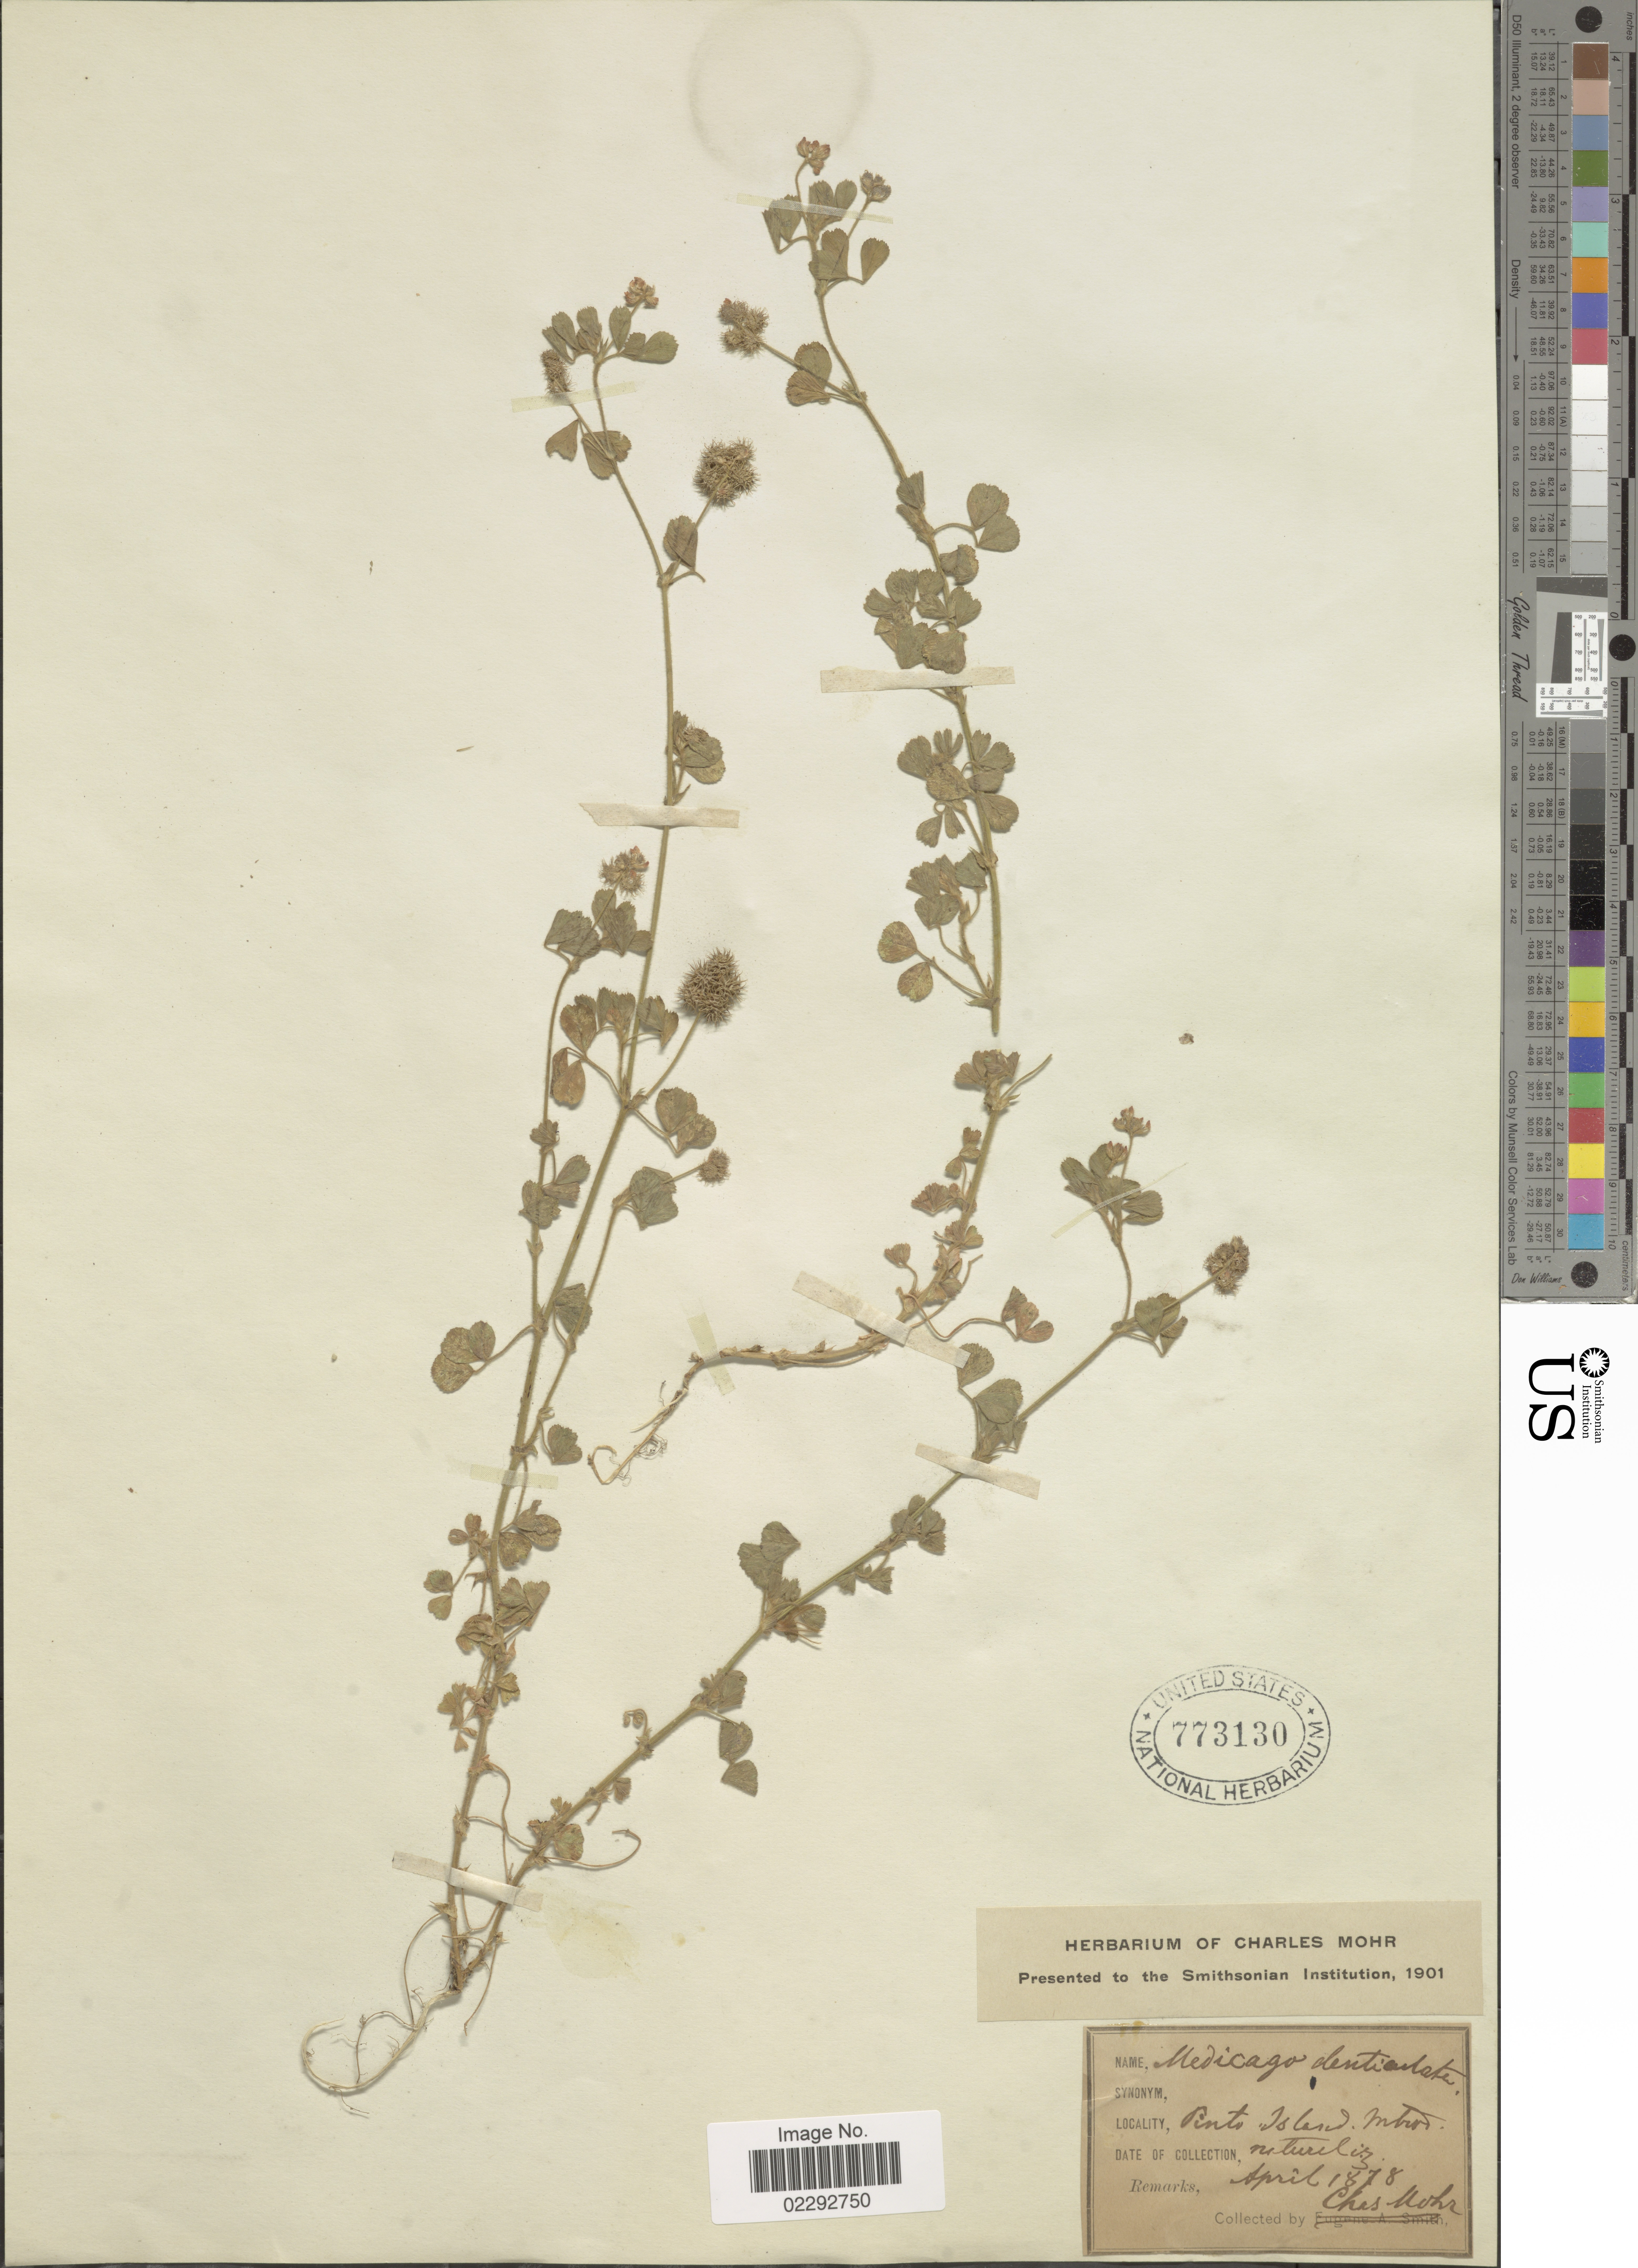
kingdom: Plantae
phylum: Tracheophyta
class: Magnoliopsida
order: Fabales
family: Fabaceae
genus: Medicago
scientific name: Medicago hispida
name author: Gaertn.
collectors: Mohr, C. T. (herbarium)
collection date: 1878-04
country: United States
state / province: Alabama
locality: Pinto Island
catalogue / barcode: US 773130